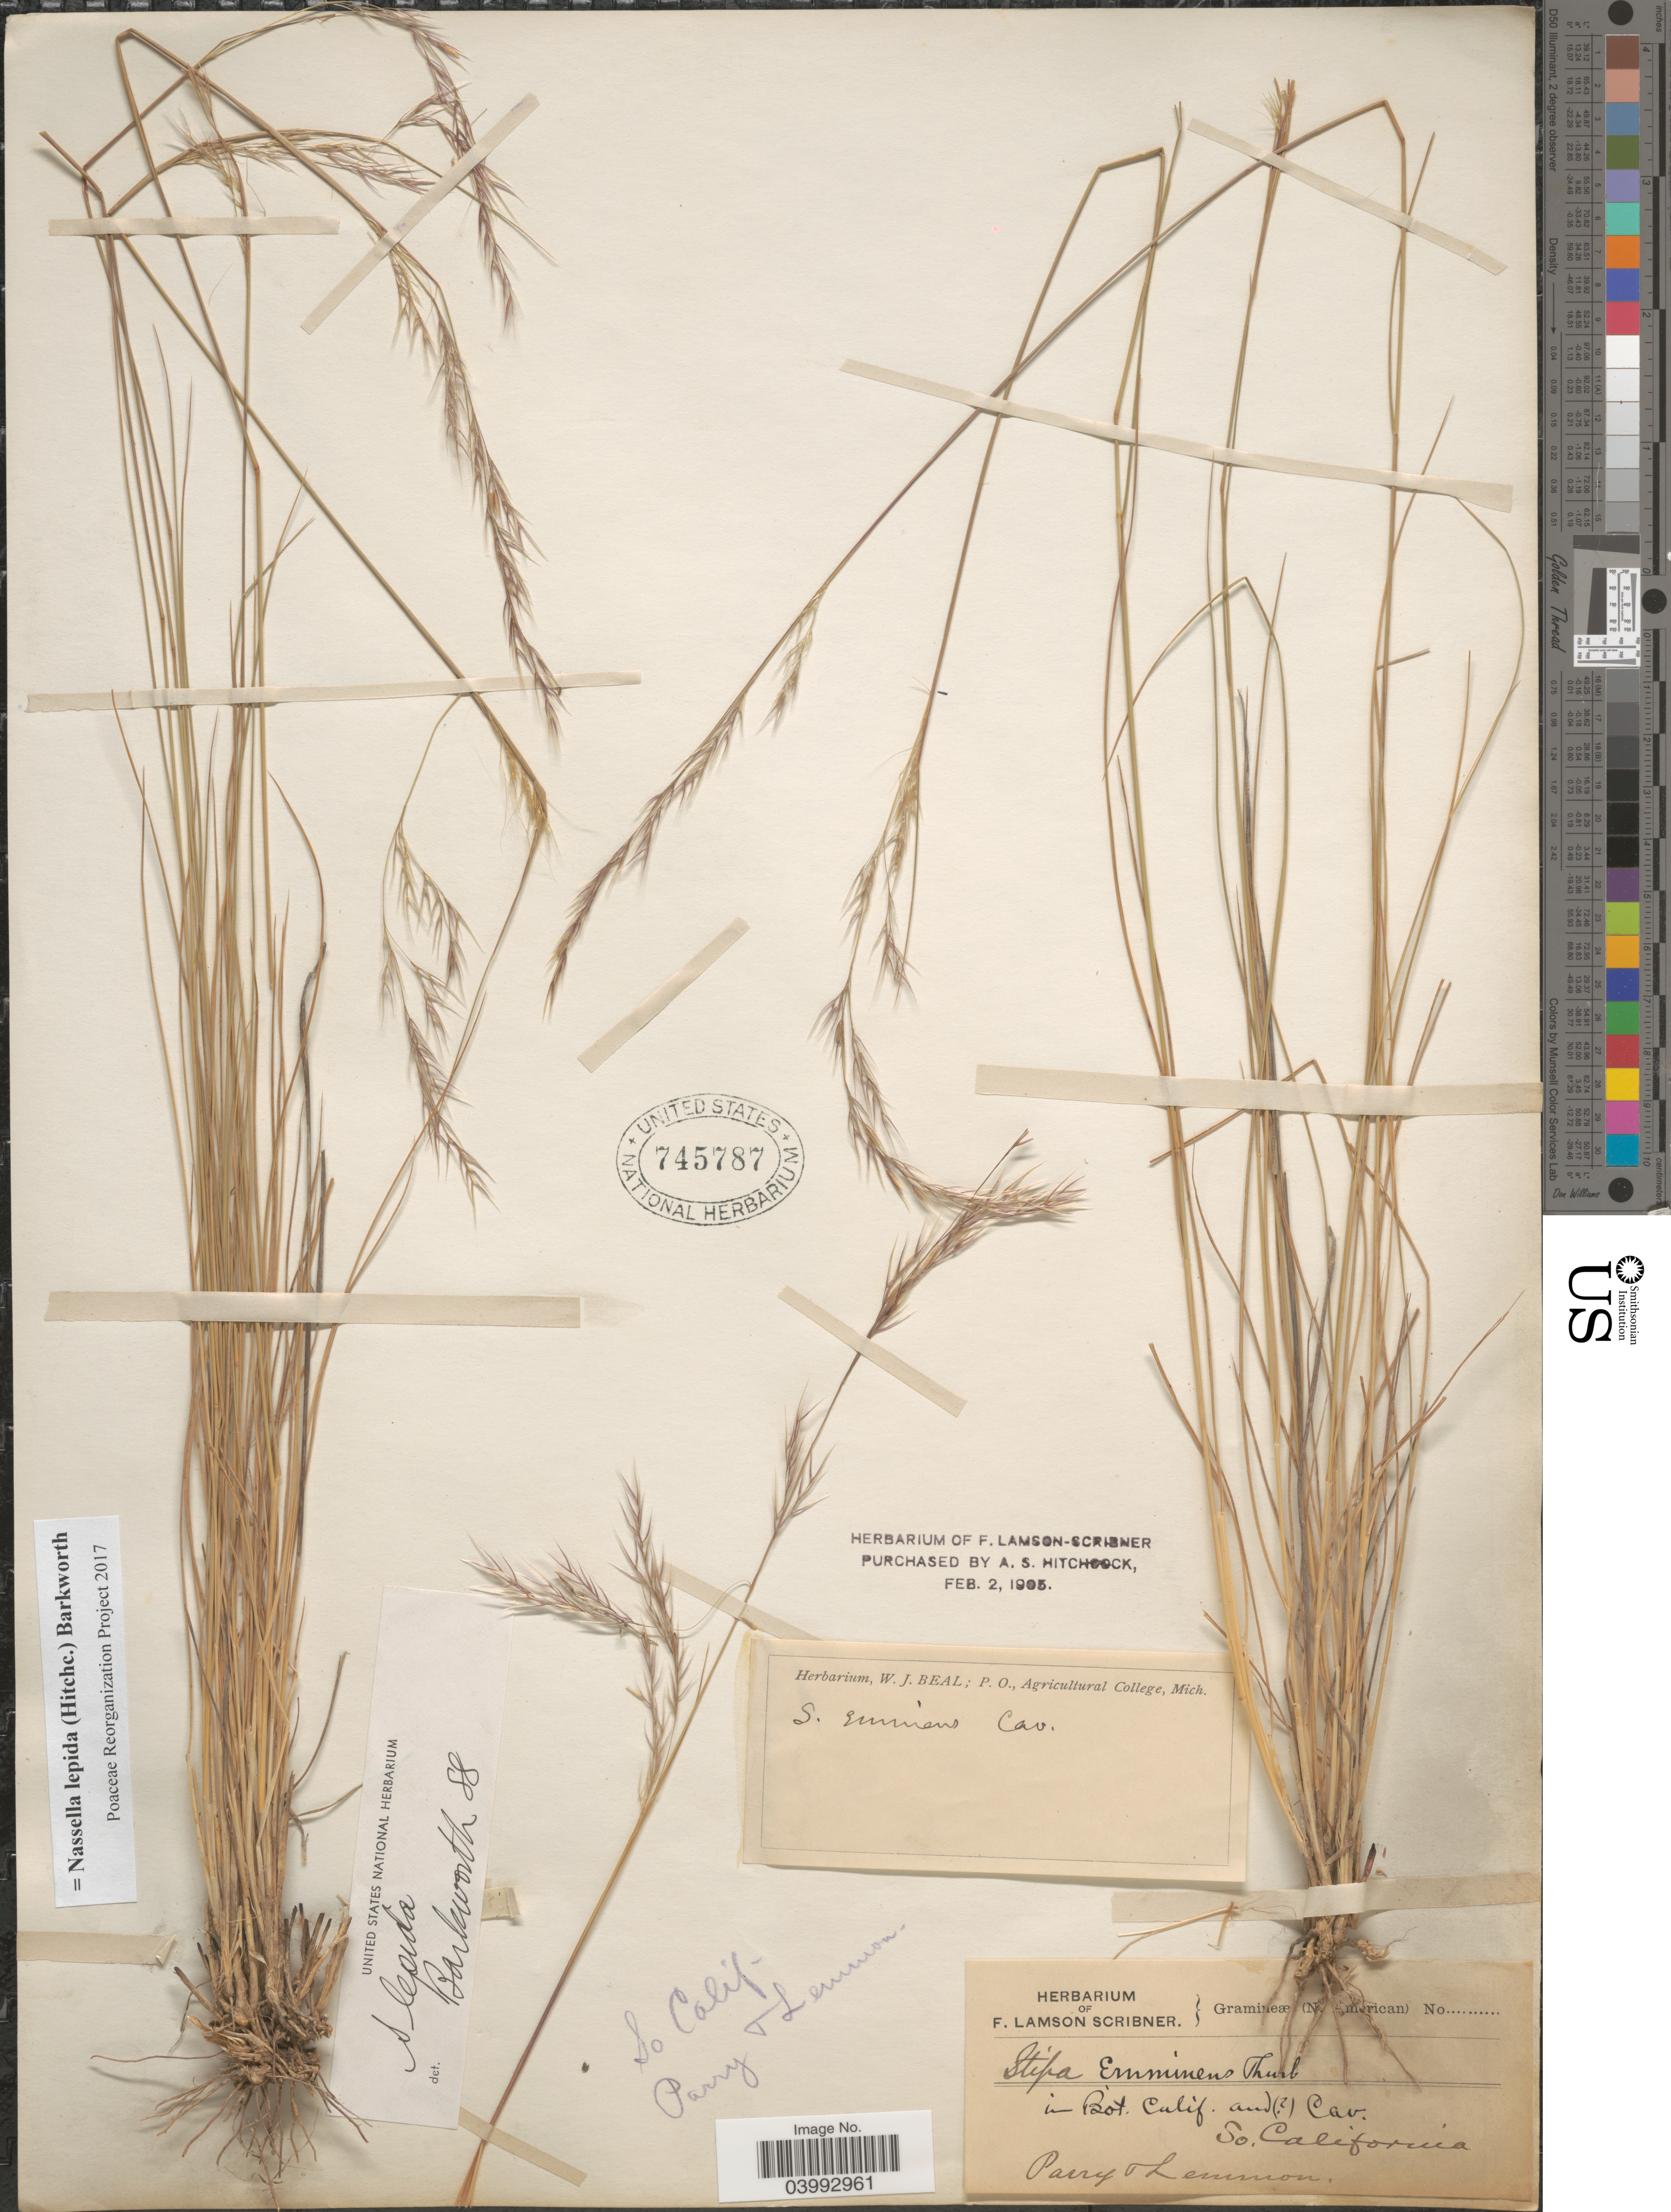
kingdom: Plantae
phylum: Tracheophyta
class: Liliopsida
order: Poales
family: Poaceae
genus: Nassella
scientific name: Nassella lepida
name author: (Hitchc.) Barkworth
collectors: Parry & -- Lemmon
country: United States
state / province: California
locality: So. California.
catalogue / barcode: US 745787